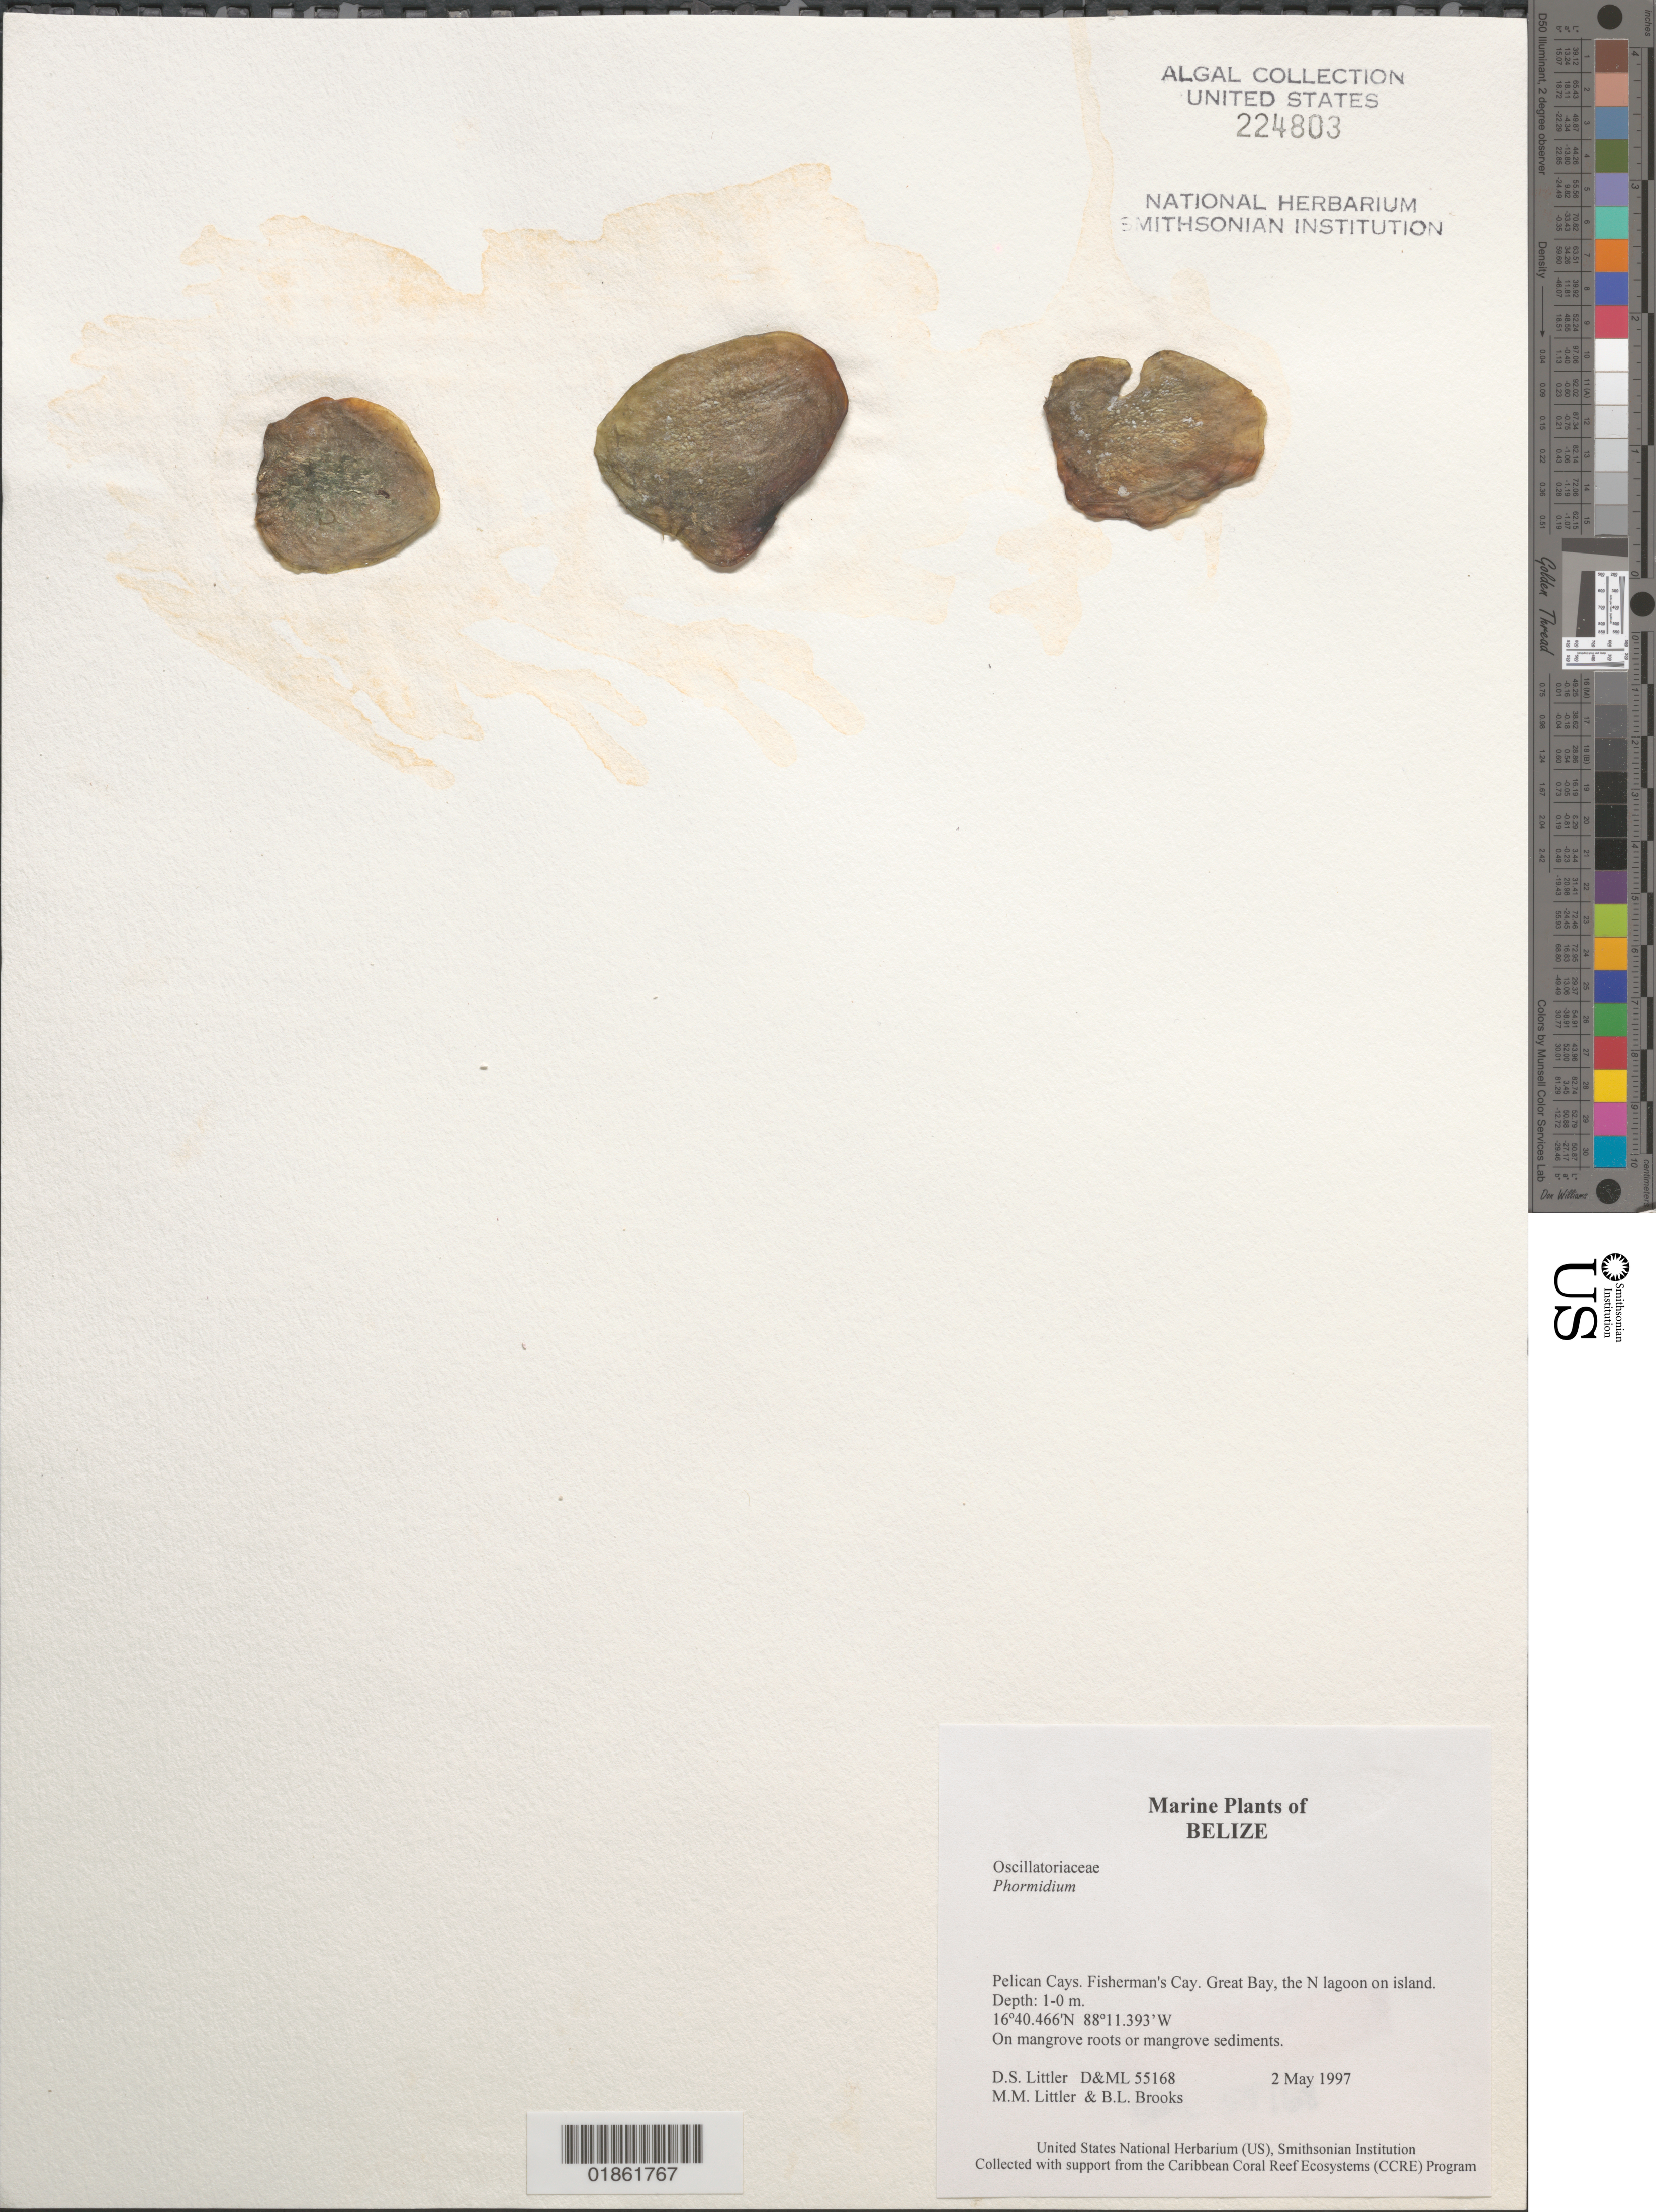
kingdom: Bacteria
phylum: Cyanobacteria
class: Cyanobacteriia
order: Cyanobacteriales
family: Oscillatoriaceae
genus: Phormidium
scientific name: Phormidium crosbyanum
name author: J. E. Tilden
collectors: D. S. Littler & M. M. Littler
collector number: D&ML 55168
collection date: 1997-05-02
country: Belize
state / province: Stann Creek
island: Fisherman's Cay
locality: Pelican Cays. Fisherman's Cay, N side. Great Bay.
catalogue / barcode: US 224803